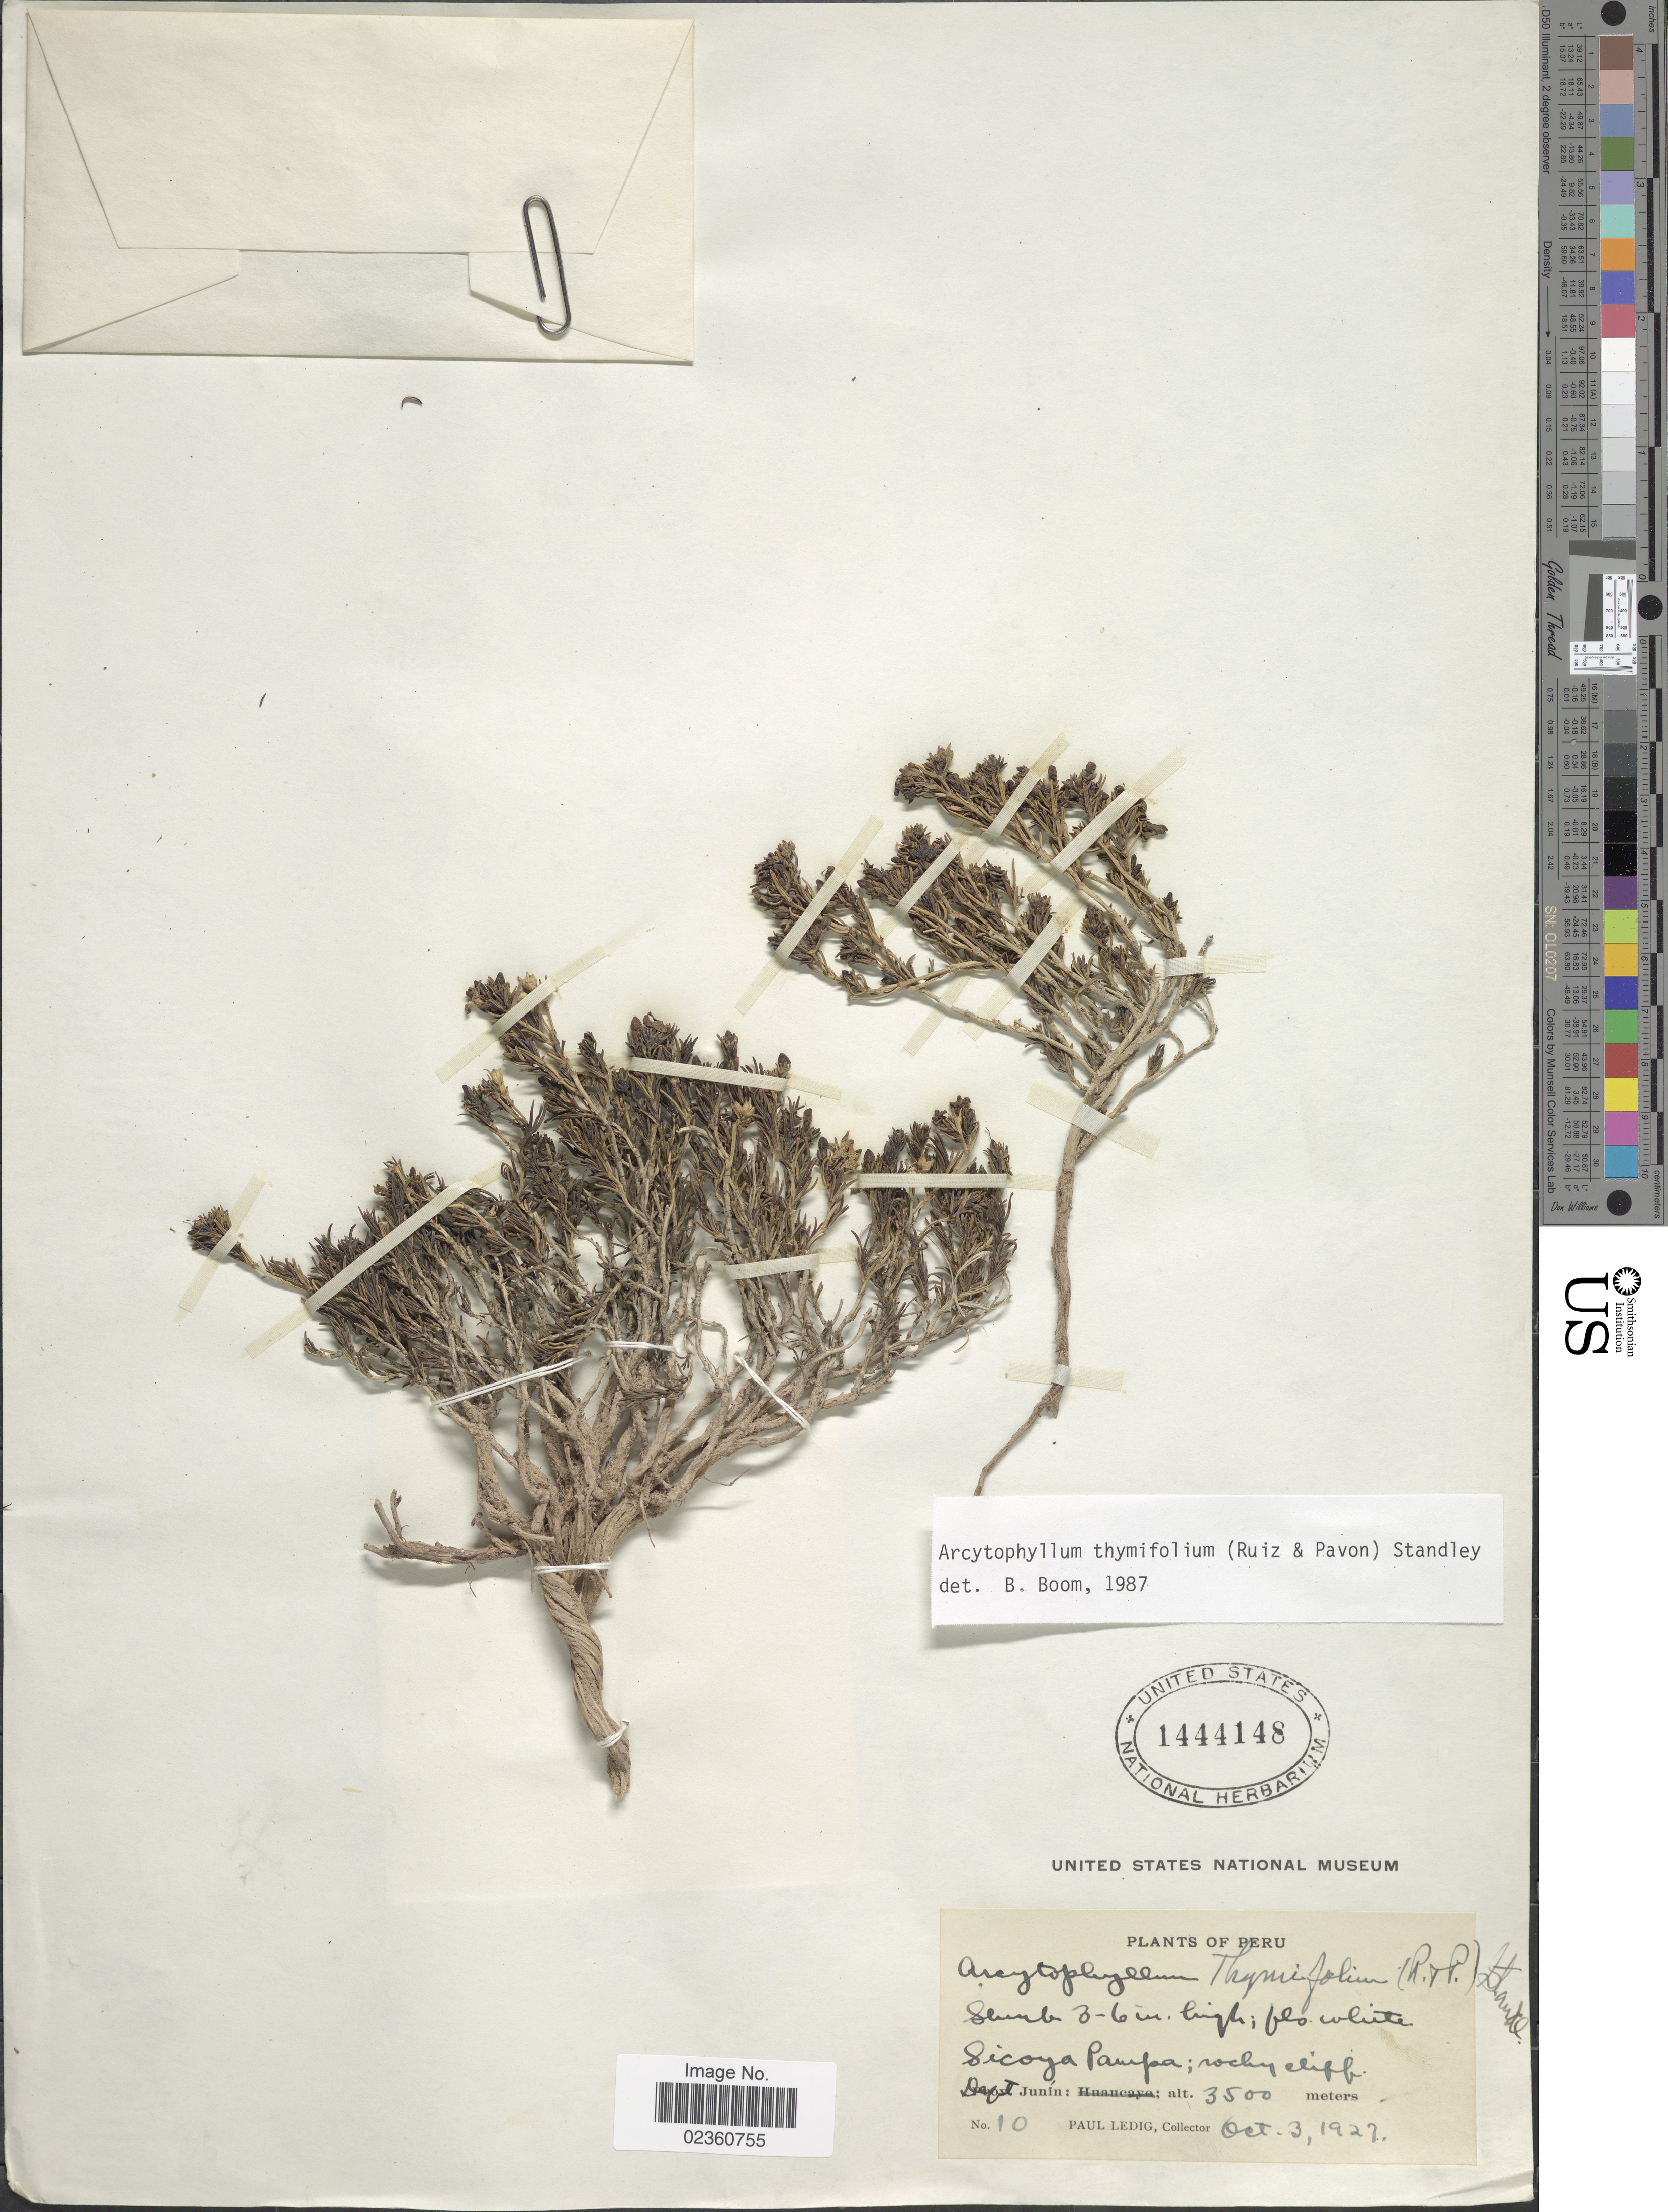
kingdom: Plantae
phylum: Tracheophyta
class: Magnoliopsida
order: Gentianales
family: Rubiaceae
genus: Arcytophyllum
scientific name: Arcytophyllum thymifolium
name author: (Ruiz & Pav.) Standl.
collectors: P. Ledig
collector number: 10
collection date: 1927-10-03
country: Peru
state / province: Junín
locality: Sicoya Pampa; rocky cliff, Dept Junín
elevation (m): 3500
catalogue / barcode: US 1444148